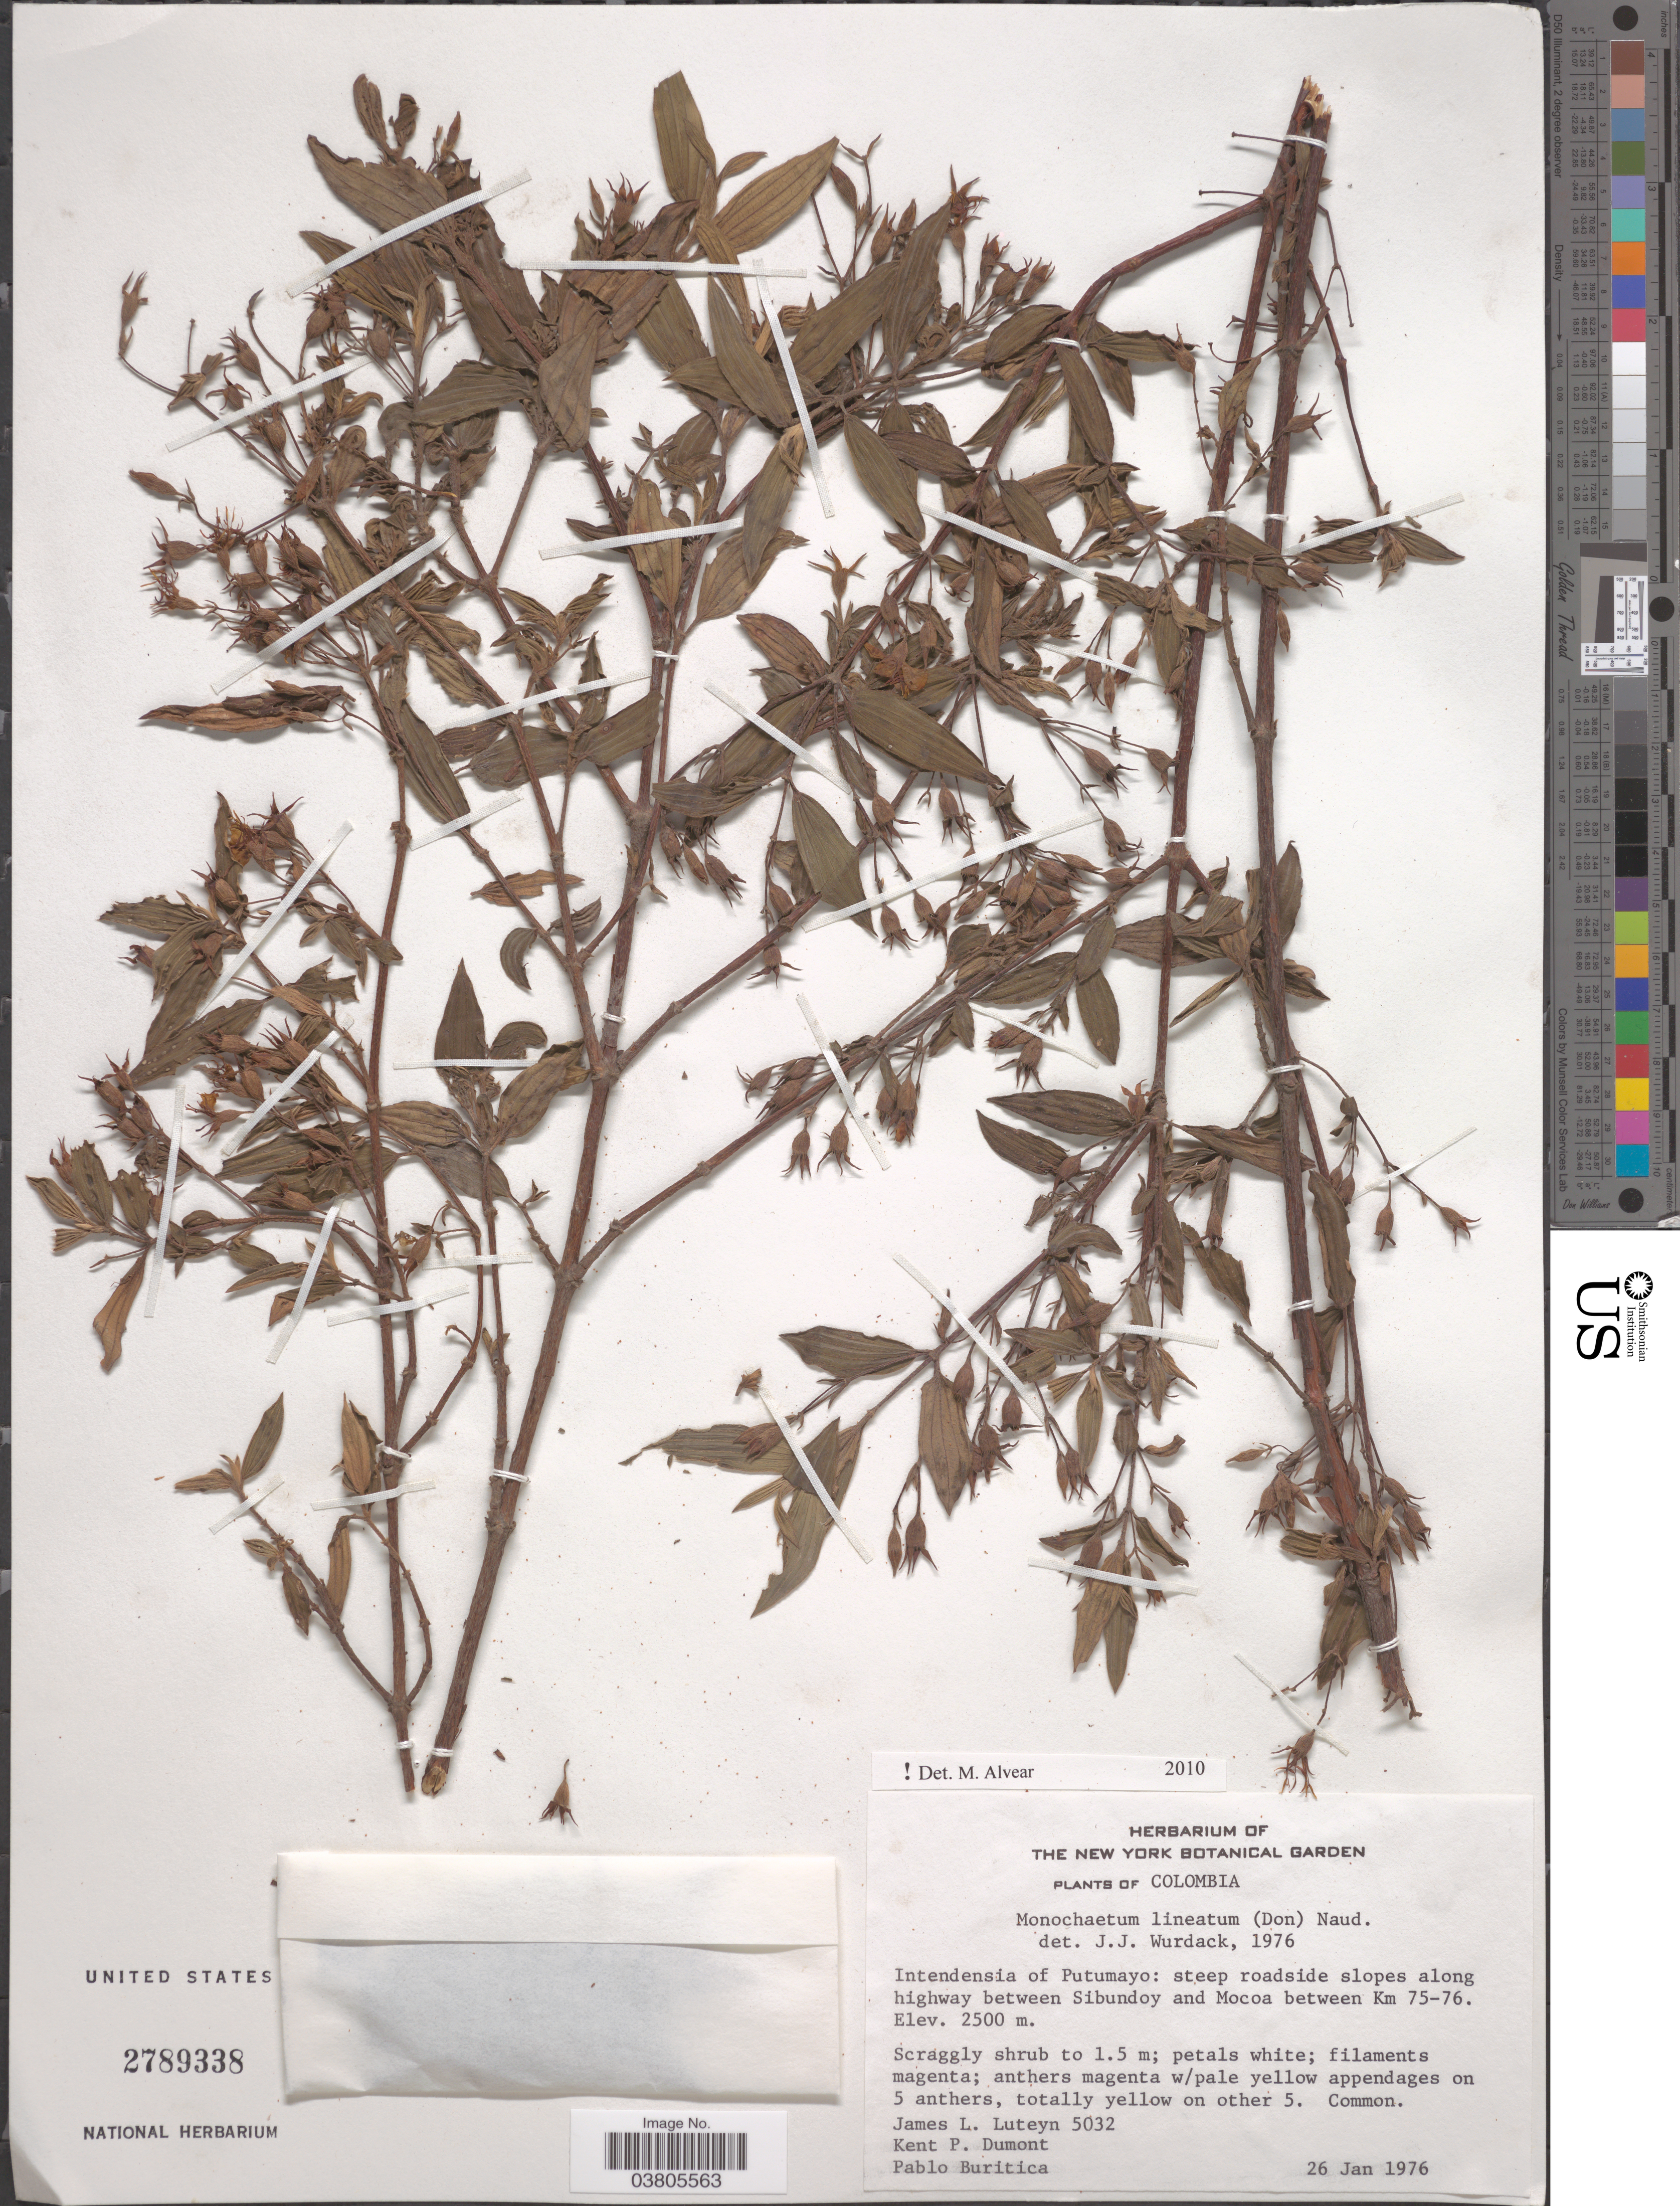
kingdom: Plantae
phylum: Tracheophyta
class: Magnoliopsida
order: Myrtales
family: Melastomataceae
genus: Monochaetum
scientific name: Monochaetum lineatum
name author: (D. Don) Naudin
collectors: J. Luteyn, K. P. Dumont & P. Buritica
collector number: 5032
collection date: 1976-01-26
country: Colombia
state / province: Putumayo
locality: Intendensia of Putumayo: steep roadside slopes along highway between Sibundoy and Mocoa between Km 75-76.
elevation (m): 2500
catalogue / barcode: US 2789338